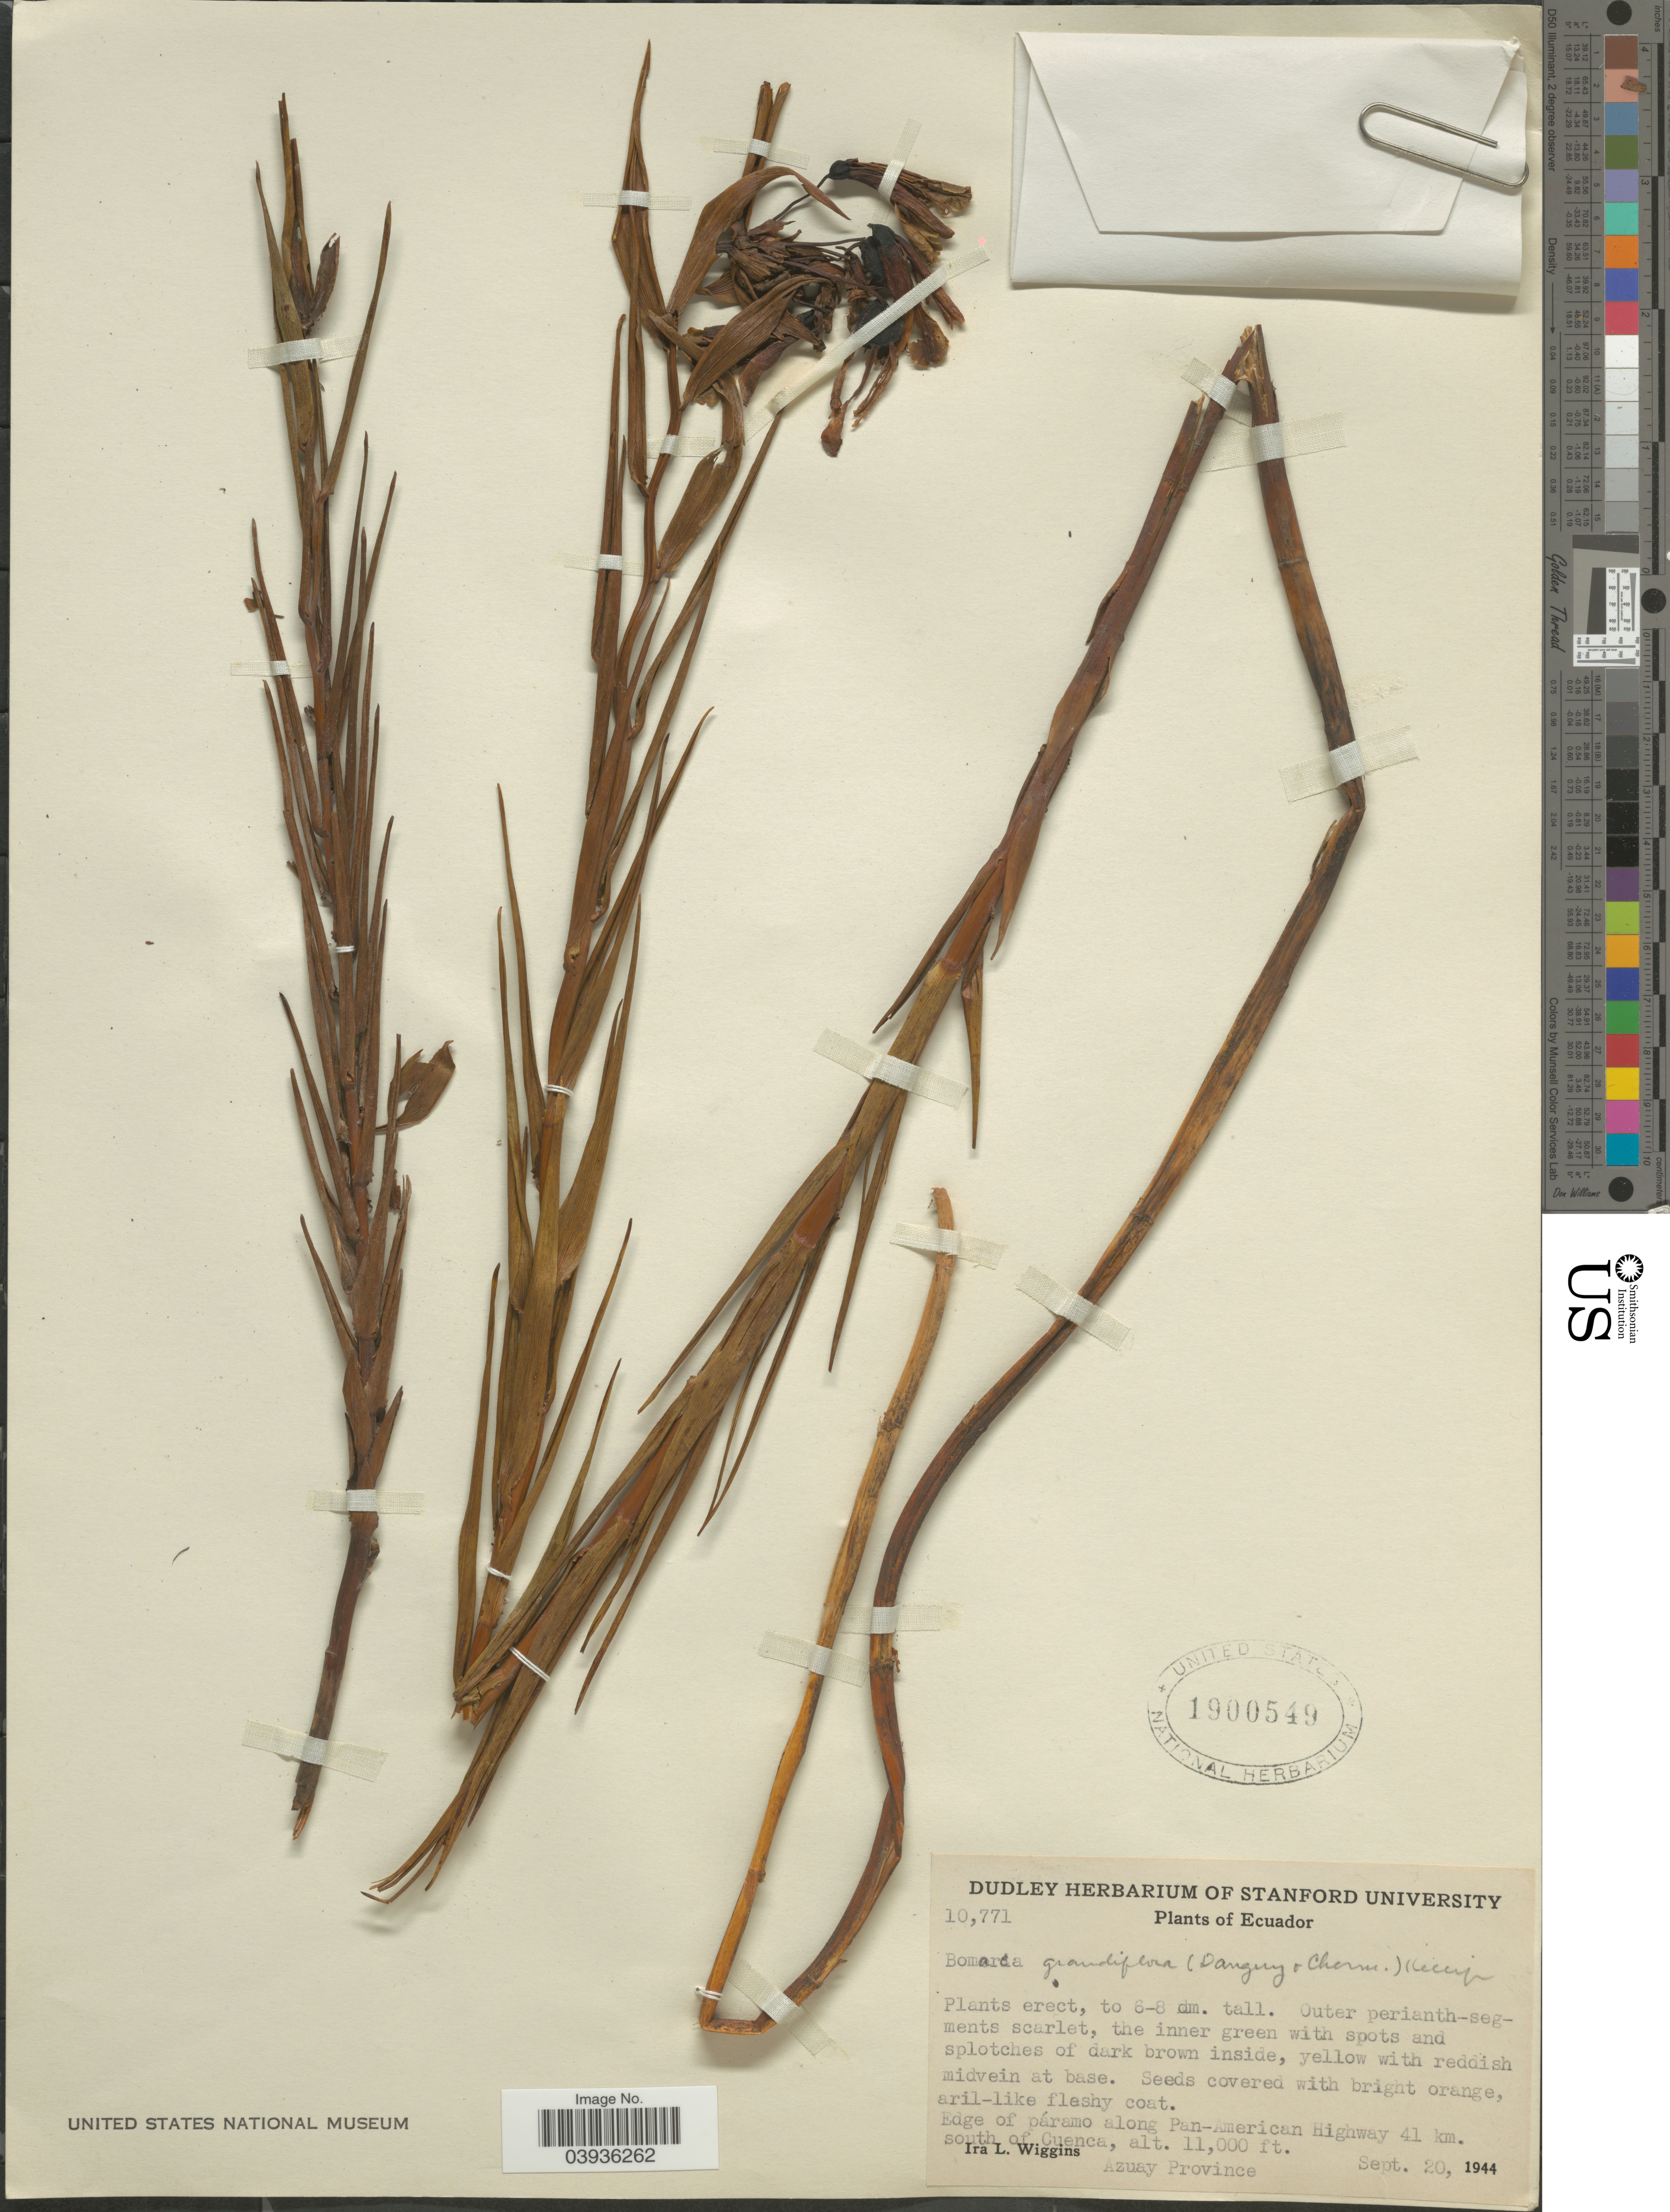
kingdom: Plantae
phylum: Tracheophyta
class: Liliopsida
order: Liliales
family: Alstroemeriaceae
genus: Bomarea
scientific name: Bomarea glaucescens var. grandiflora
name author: Danguy & Cherm.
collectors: I. L. Wiggins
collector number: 10771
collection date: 1944-09-20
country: Ecuador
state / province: Azuay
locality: Edge of páramo along Pan-American Highway 41 km. south of Cuenca.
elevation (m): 3353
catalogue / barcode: US 1900549